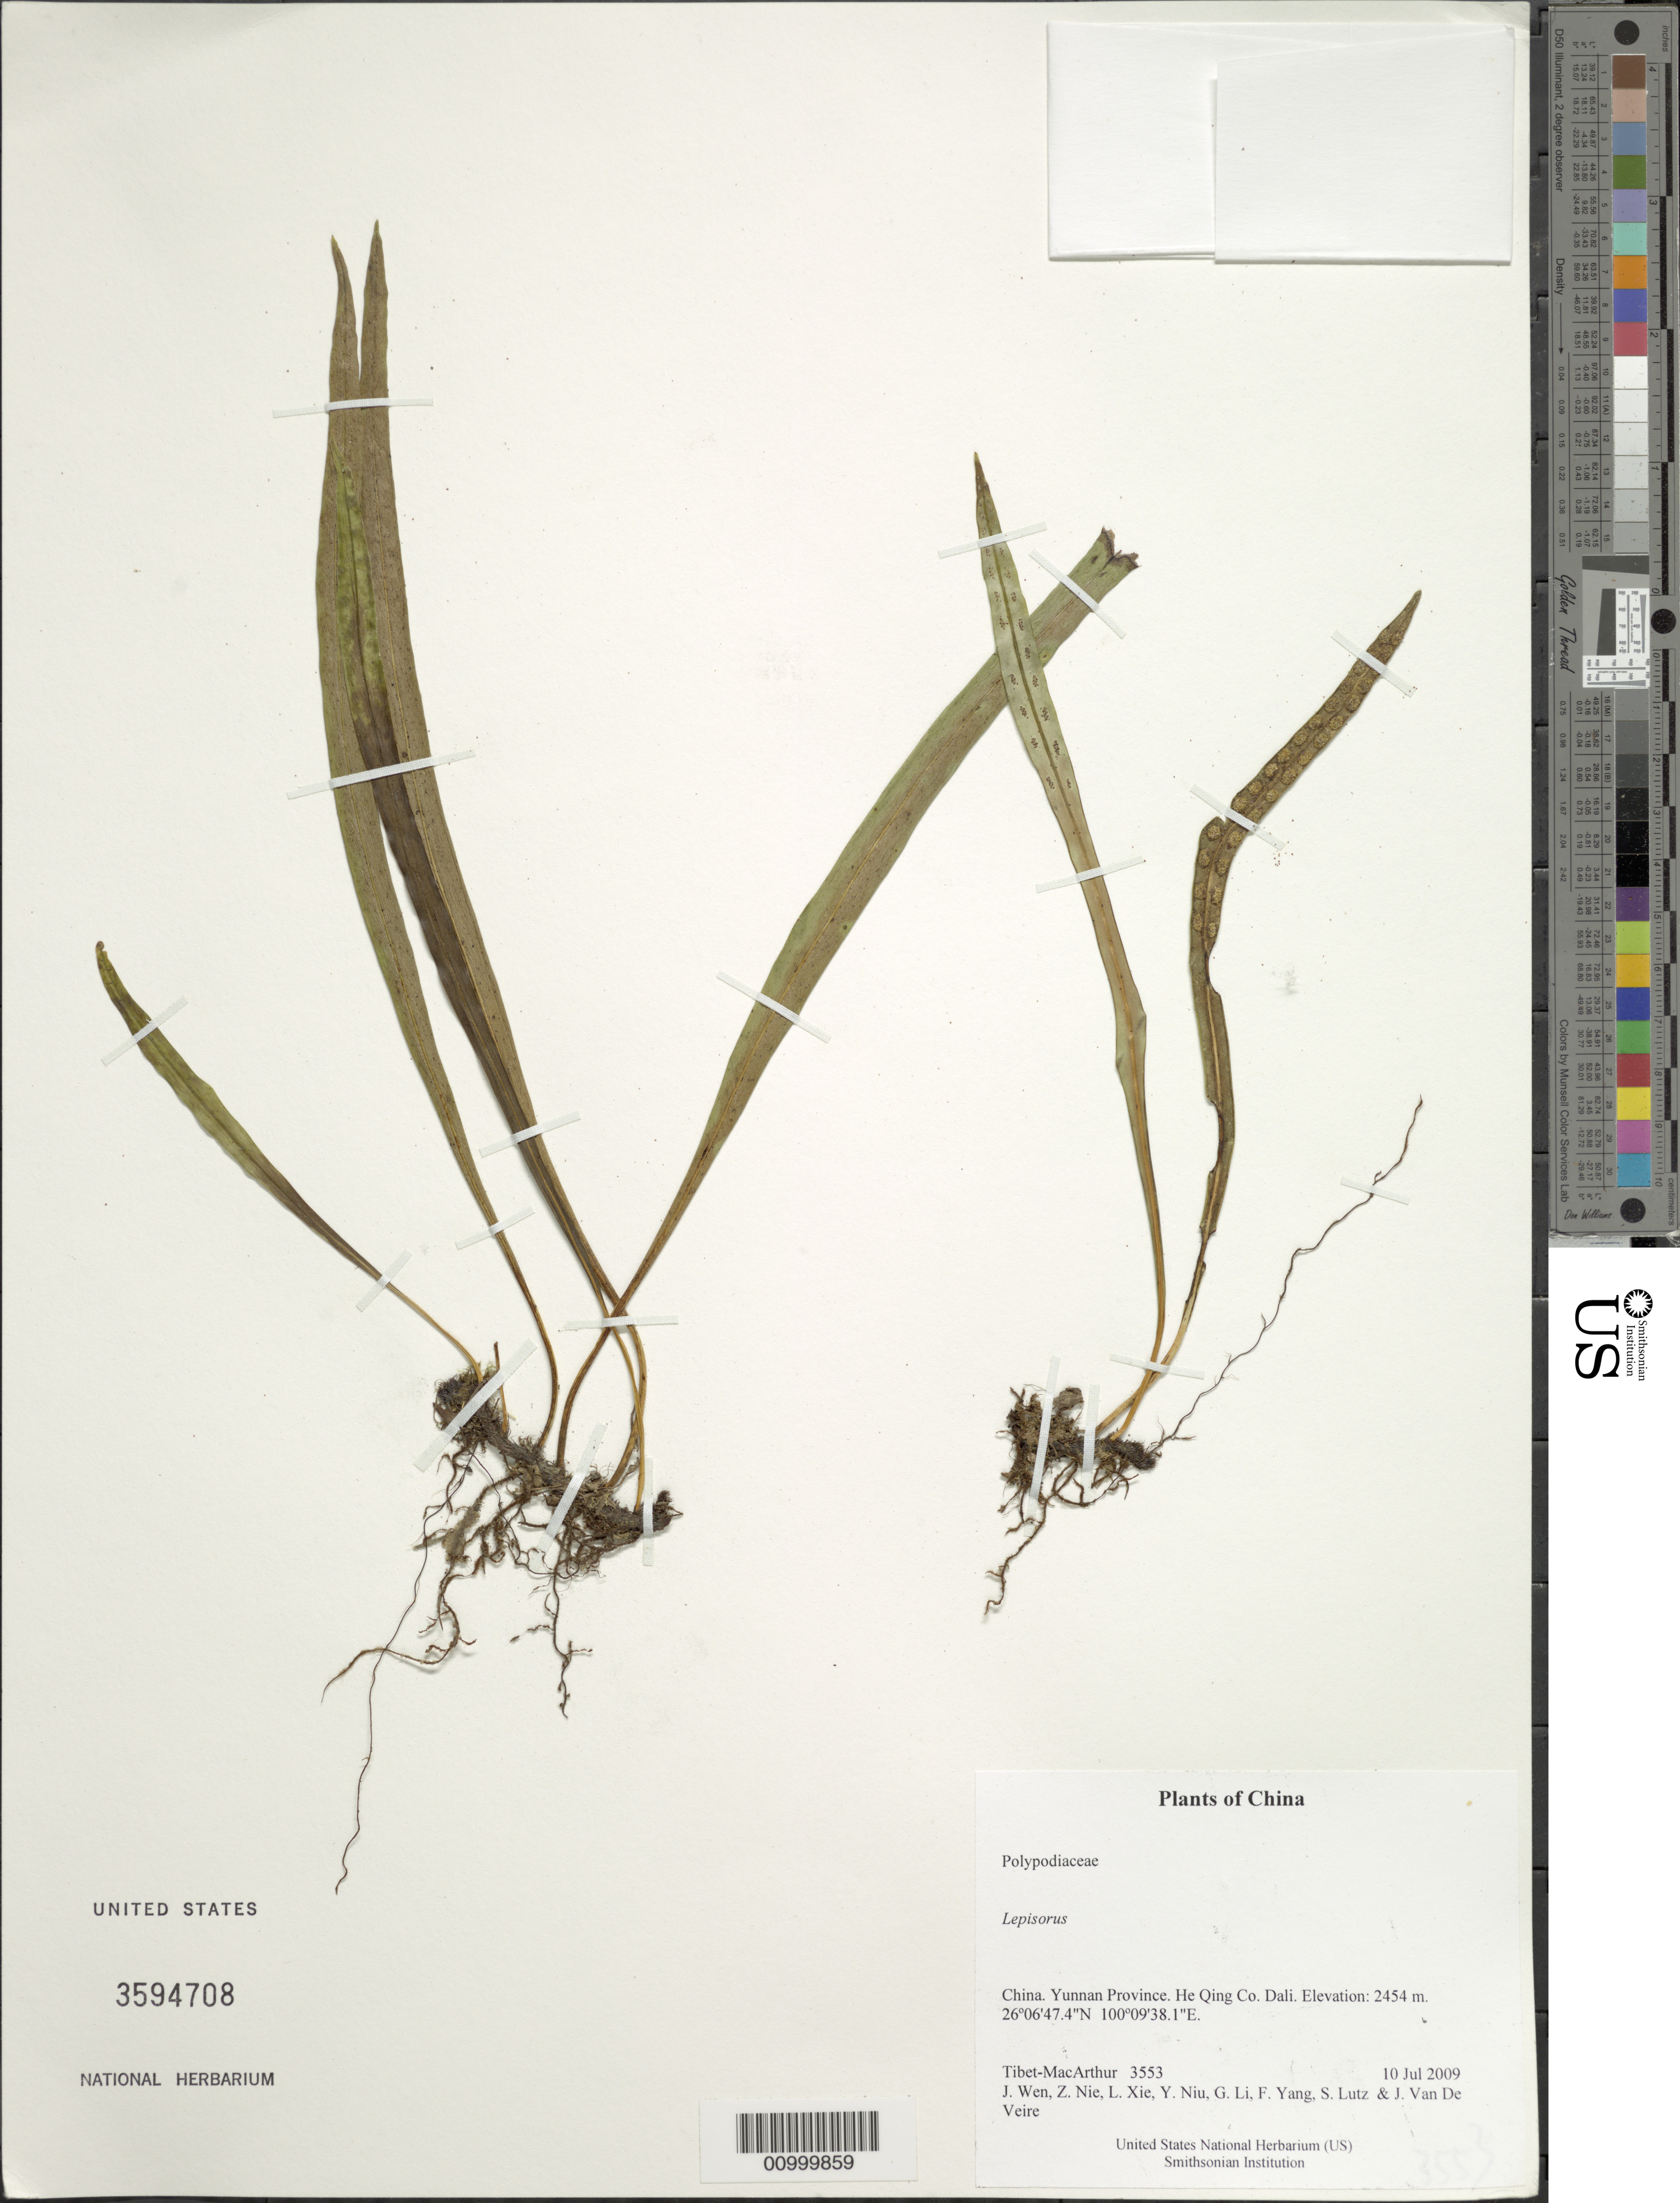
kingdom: Plantae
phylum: Tracheophyta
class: Polypodiopsida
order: Polypodiales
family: Polypodiaceae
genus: Lepisorus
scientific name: Lepisorus sp.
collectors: Tibet-MacArthur, J. Wen, Z. Nie, L. Xie, Y. Niu, G. Li, F. Yang, S. Lutz & J. Van De Veire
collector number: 3553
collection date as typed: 10 Jul 2009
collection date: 2009-07-10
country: China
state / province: Yunnan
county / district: He Qing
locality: Dali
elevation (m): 2454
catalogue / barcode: US 3594708